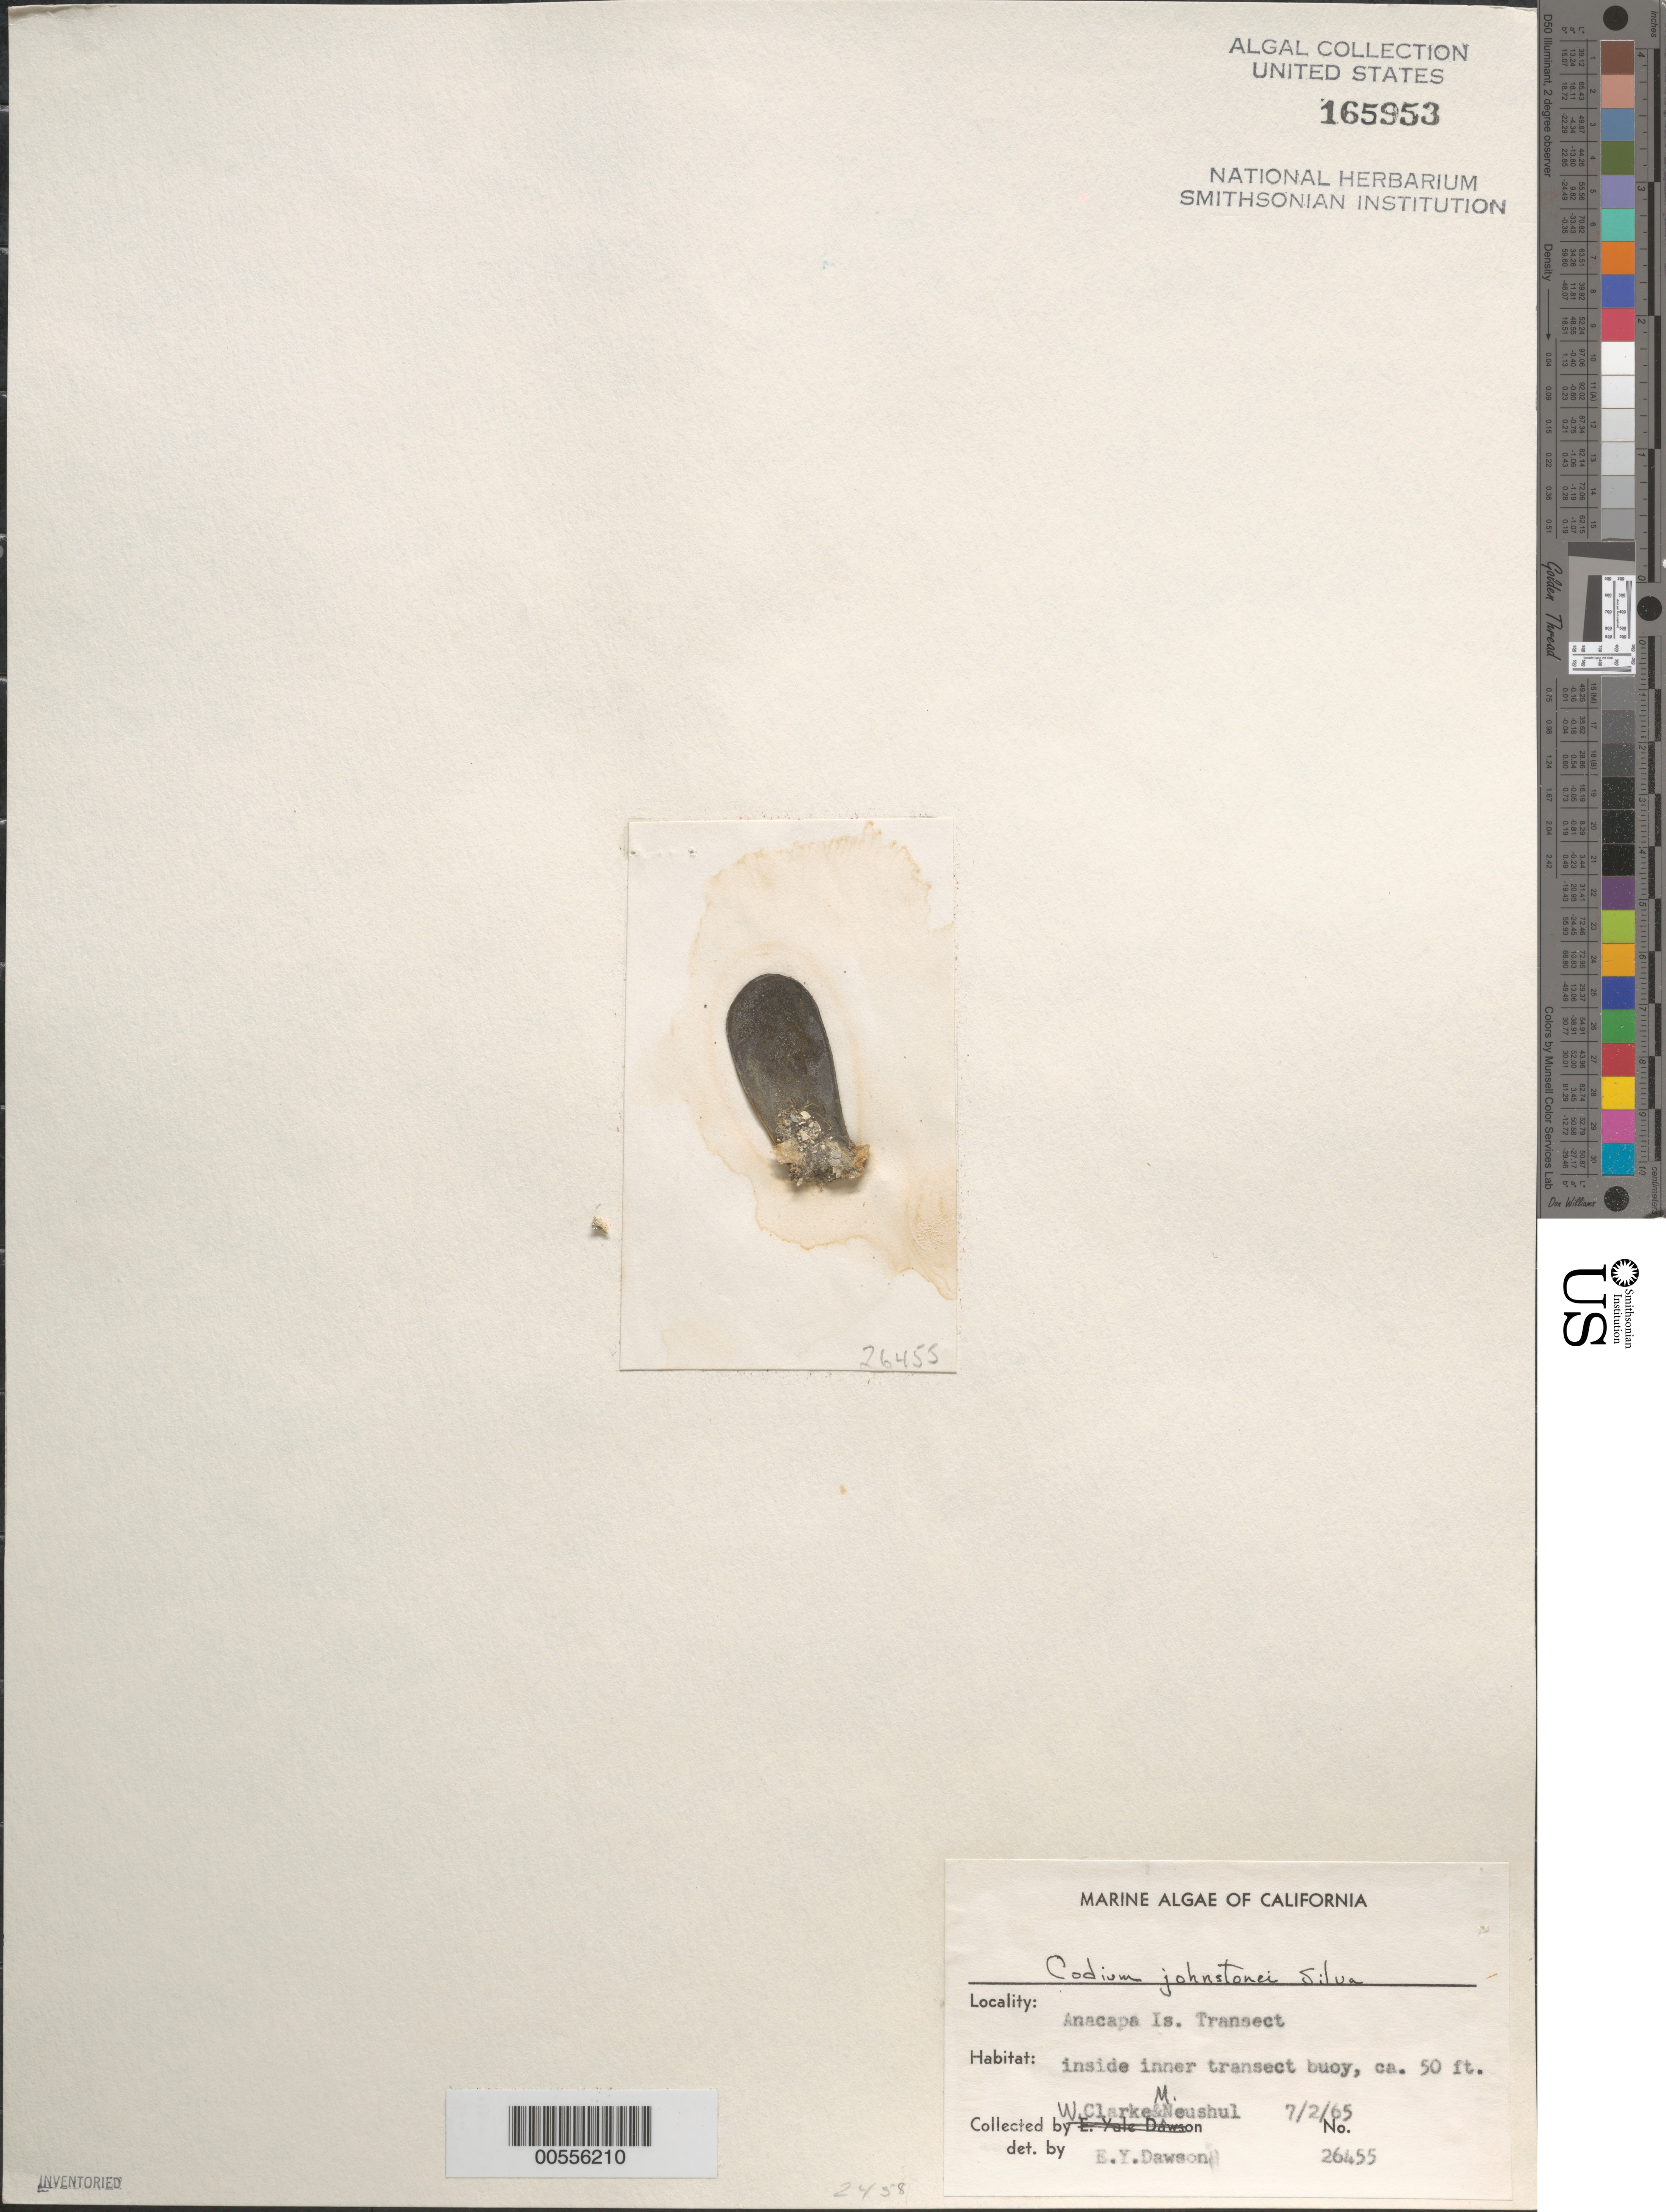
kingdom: Plantae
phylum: Chlorophyta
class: Ulvophyceae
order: Bryopsidales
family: Codiaceae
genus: Codium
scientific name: Codium johnstonei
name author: P.C. Silva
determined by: Dawson, E. Y.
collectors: W. Clarke & M. Neushul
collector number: EYD 26455 & 2458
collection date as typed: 03 Jul 1965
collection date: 1965-07-03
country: United States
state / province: California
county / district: Ventura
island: Anacapa Island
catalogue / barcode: US 165953